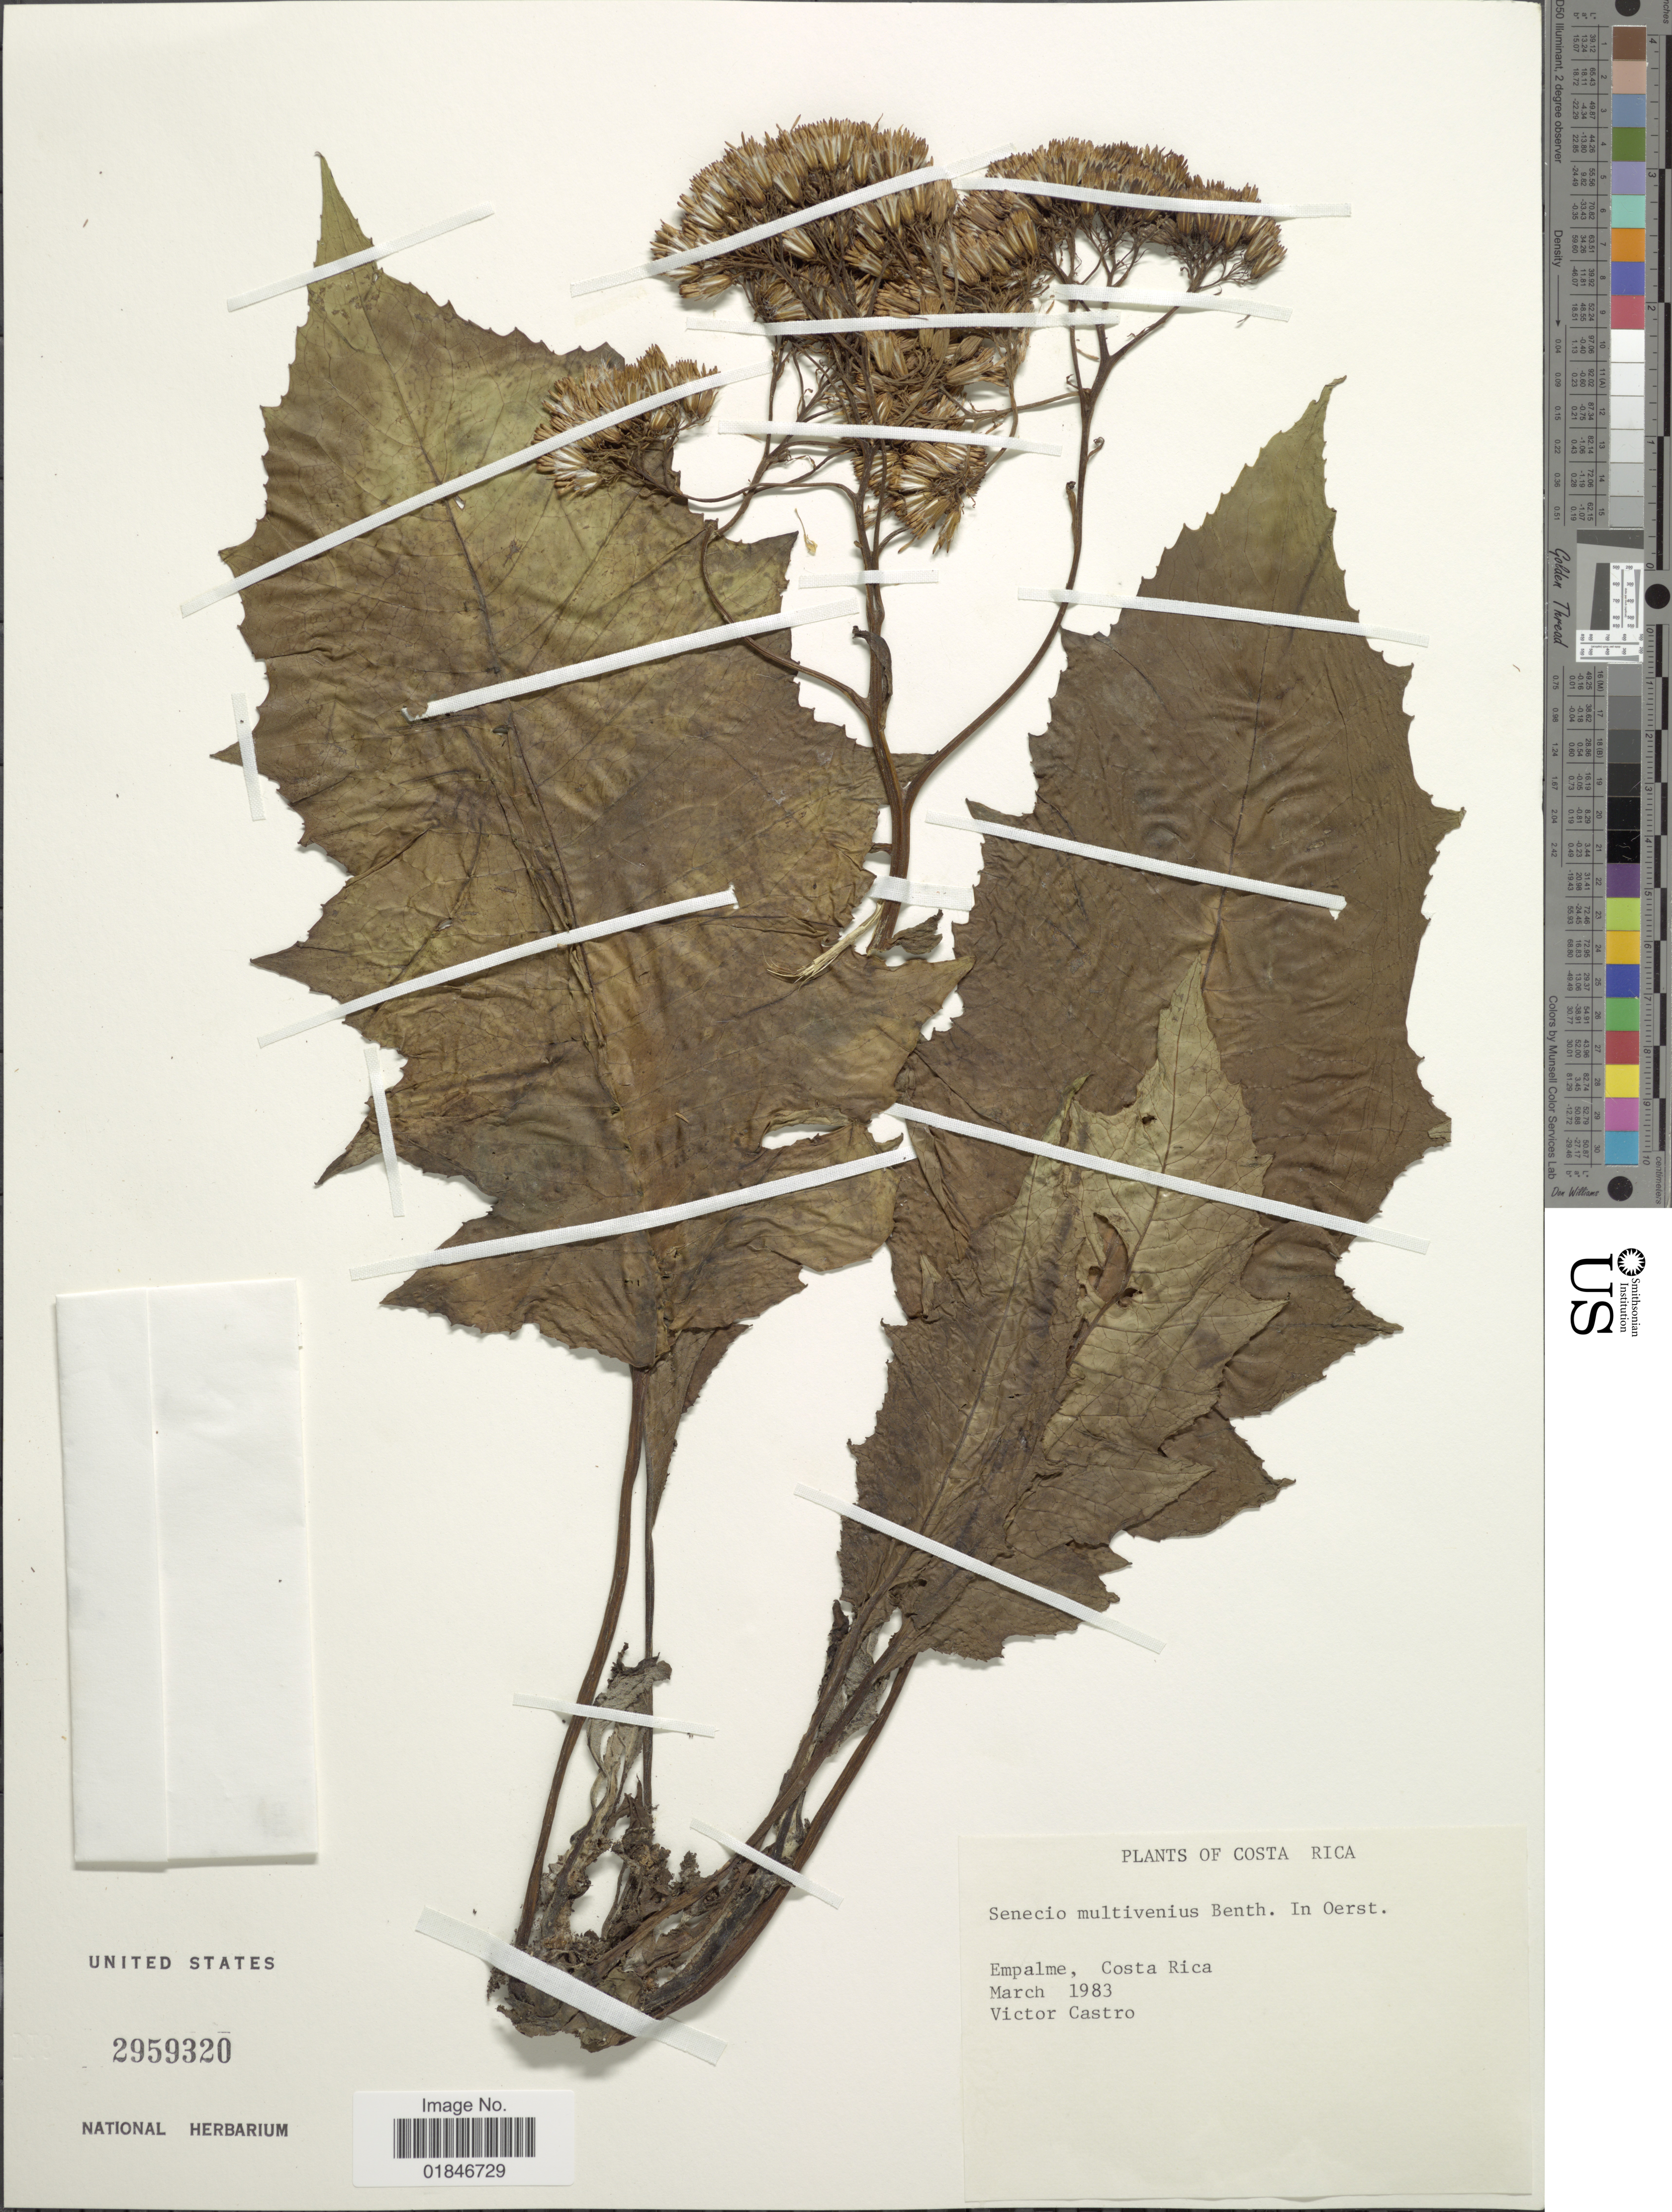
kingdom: Plantae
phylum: Tracheophyta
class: Magnoliopsida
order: Asterales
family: Asteraceae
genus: Jessea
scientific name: Jessea multivenia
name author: (Benth.) H. Rob. & Cuatrec.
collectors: V. Castro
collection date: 1983-03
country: Costa Rica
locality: Costa Rica, Empalme.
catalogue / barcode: US 2959320